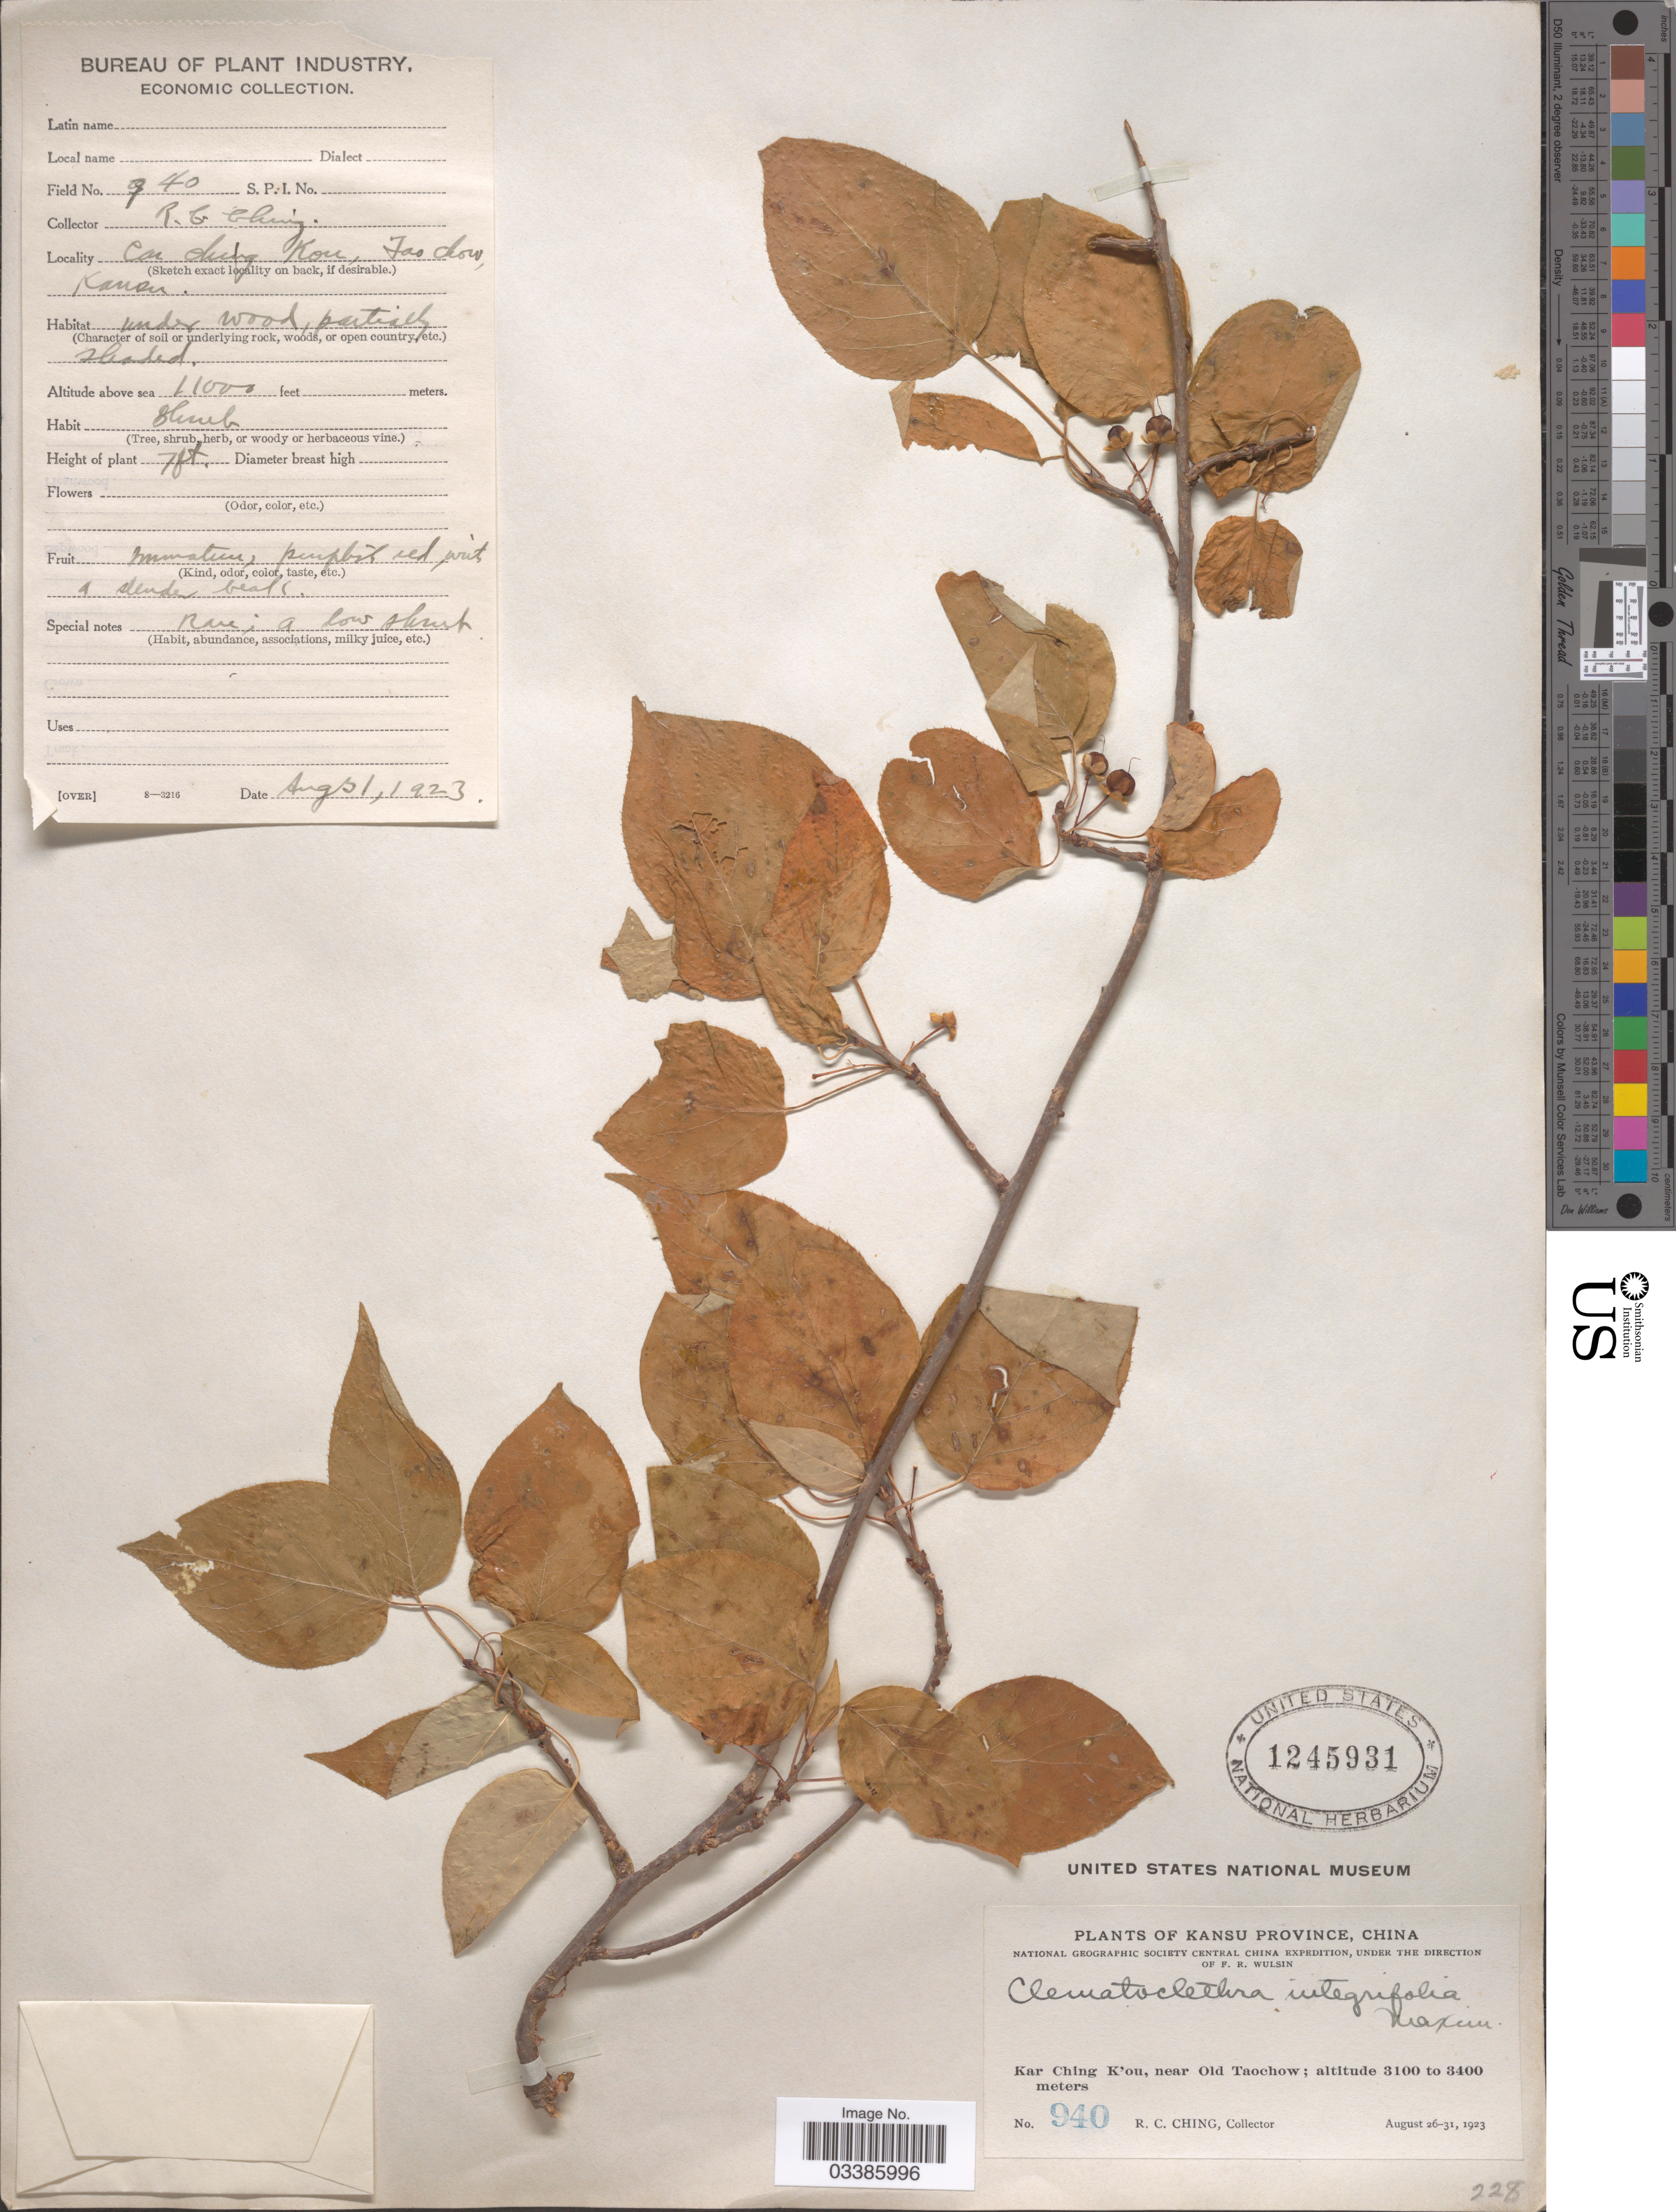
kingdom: Plantae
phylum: Tracheophyta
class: Magnoliopsida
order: Ericales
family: Actinidiaceae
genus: Clematoclethra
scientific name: Clematoclethra integrifolia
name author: Maxim.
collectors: R. C. Ching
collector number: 940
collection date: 1923-08-31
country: China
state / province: Gansu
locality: Kansu Province. Kar Ching K'ou, near Old Taochow.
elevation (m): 3353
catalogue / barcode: US 1245931